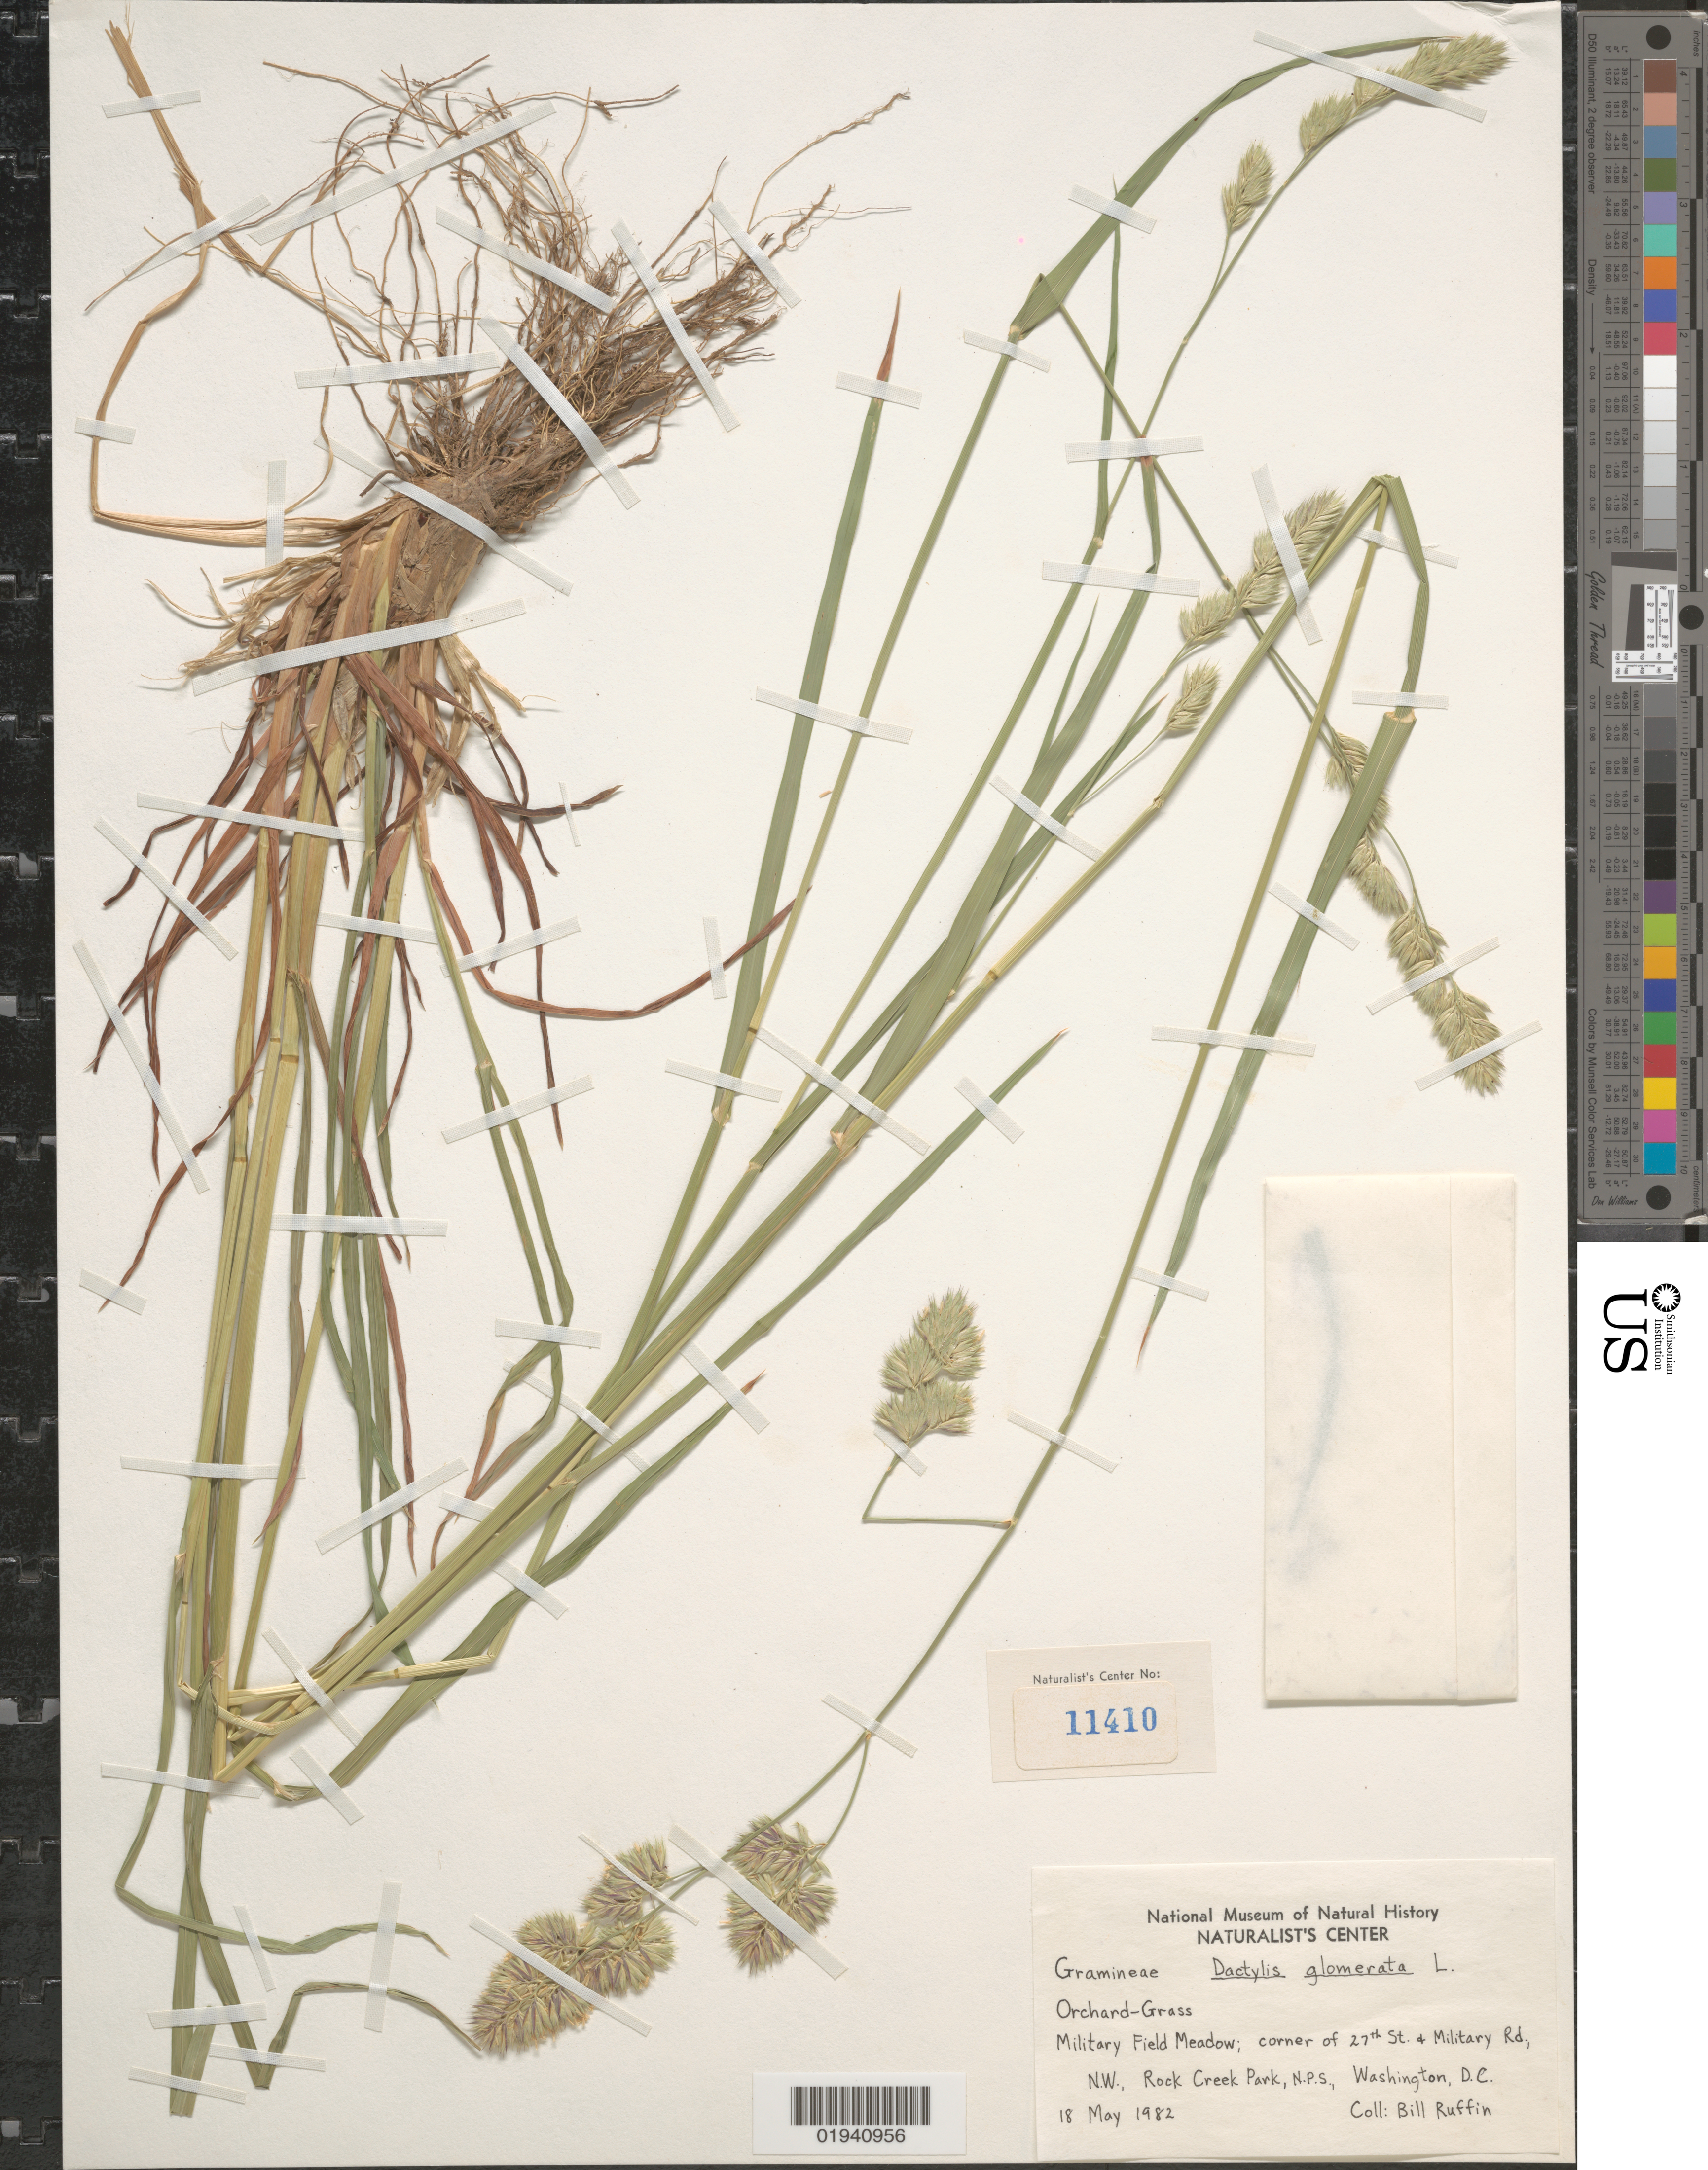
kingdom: Plantae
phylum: Tracheophyta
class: Liliopsida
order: Poales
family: Poaceae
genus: Dactylis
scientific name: Dactylis glomerata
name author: L.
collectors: B. Ruffin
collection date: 1982-05-18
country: United States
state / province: District of Columbia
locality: Military Field Meadow; corner of 27th St. and Military Rd., N.W., Rock Creek Park, N.P.S.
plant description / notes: Naturalist's Center #11410; Specimens returned from Naturalist Center